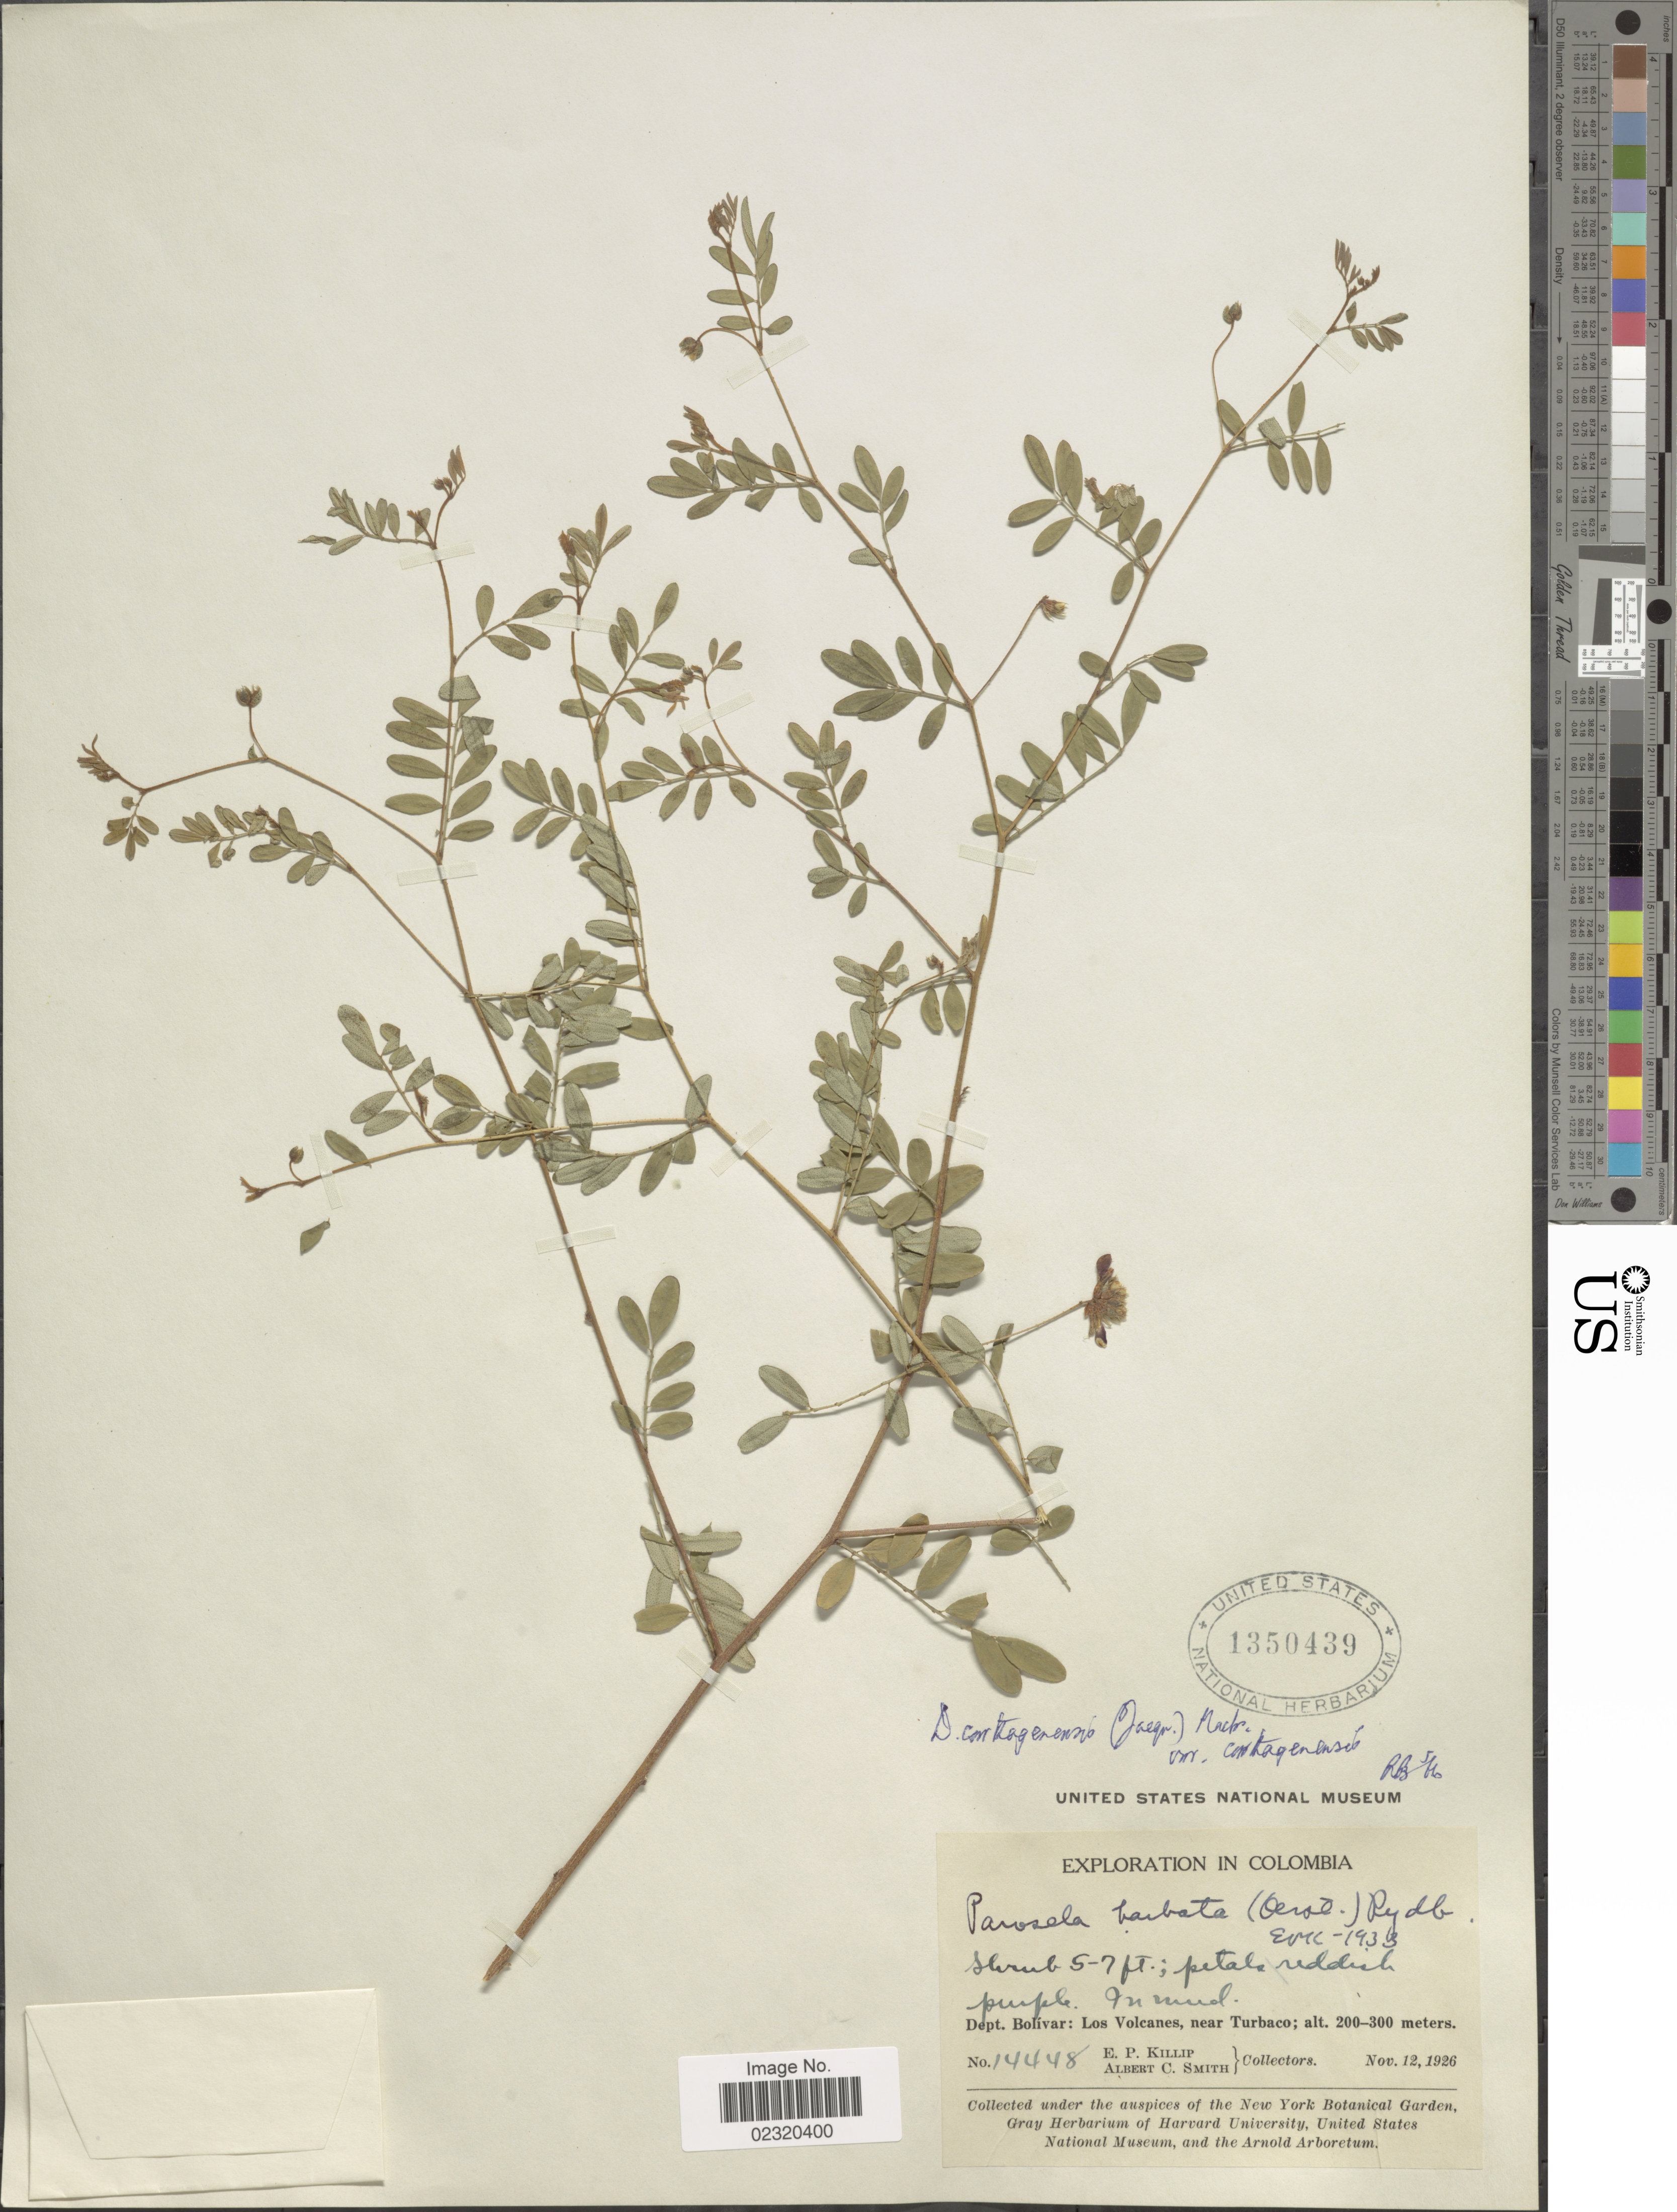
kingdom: Plantae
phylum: Tracheophyta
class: Magnoliopsida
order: Fabales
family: Fabaceae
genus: Dalea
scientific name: Dalea carthagenensis var. carthagenensis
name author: (Jacq.) J.F. Macbr.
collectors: E. P. Killip & A. C. Smith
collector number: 14448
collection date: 1926-11-12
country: Colombia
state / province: Bolívar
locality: Los Volcanes, near Turbaco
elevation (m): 200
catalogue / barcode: US 1350439